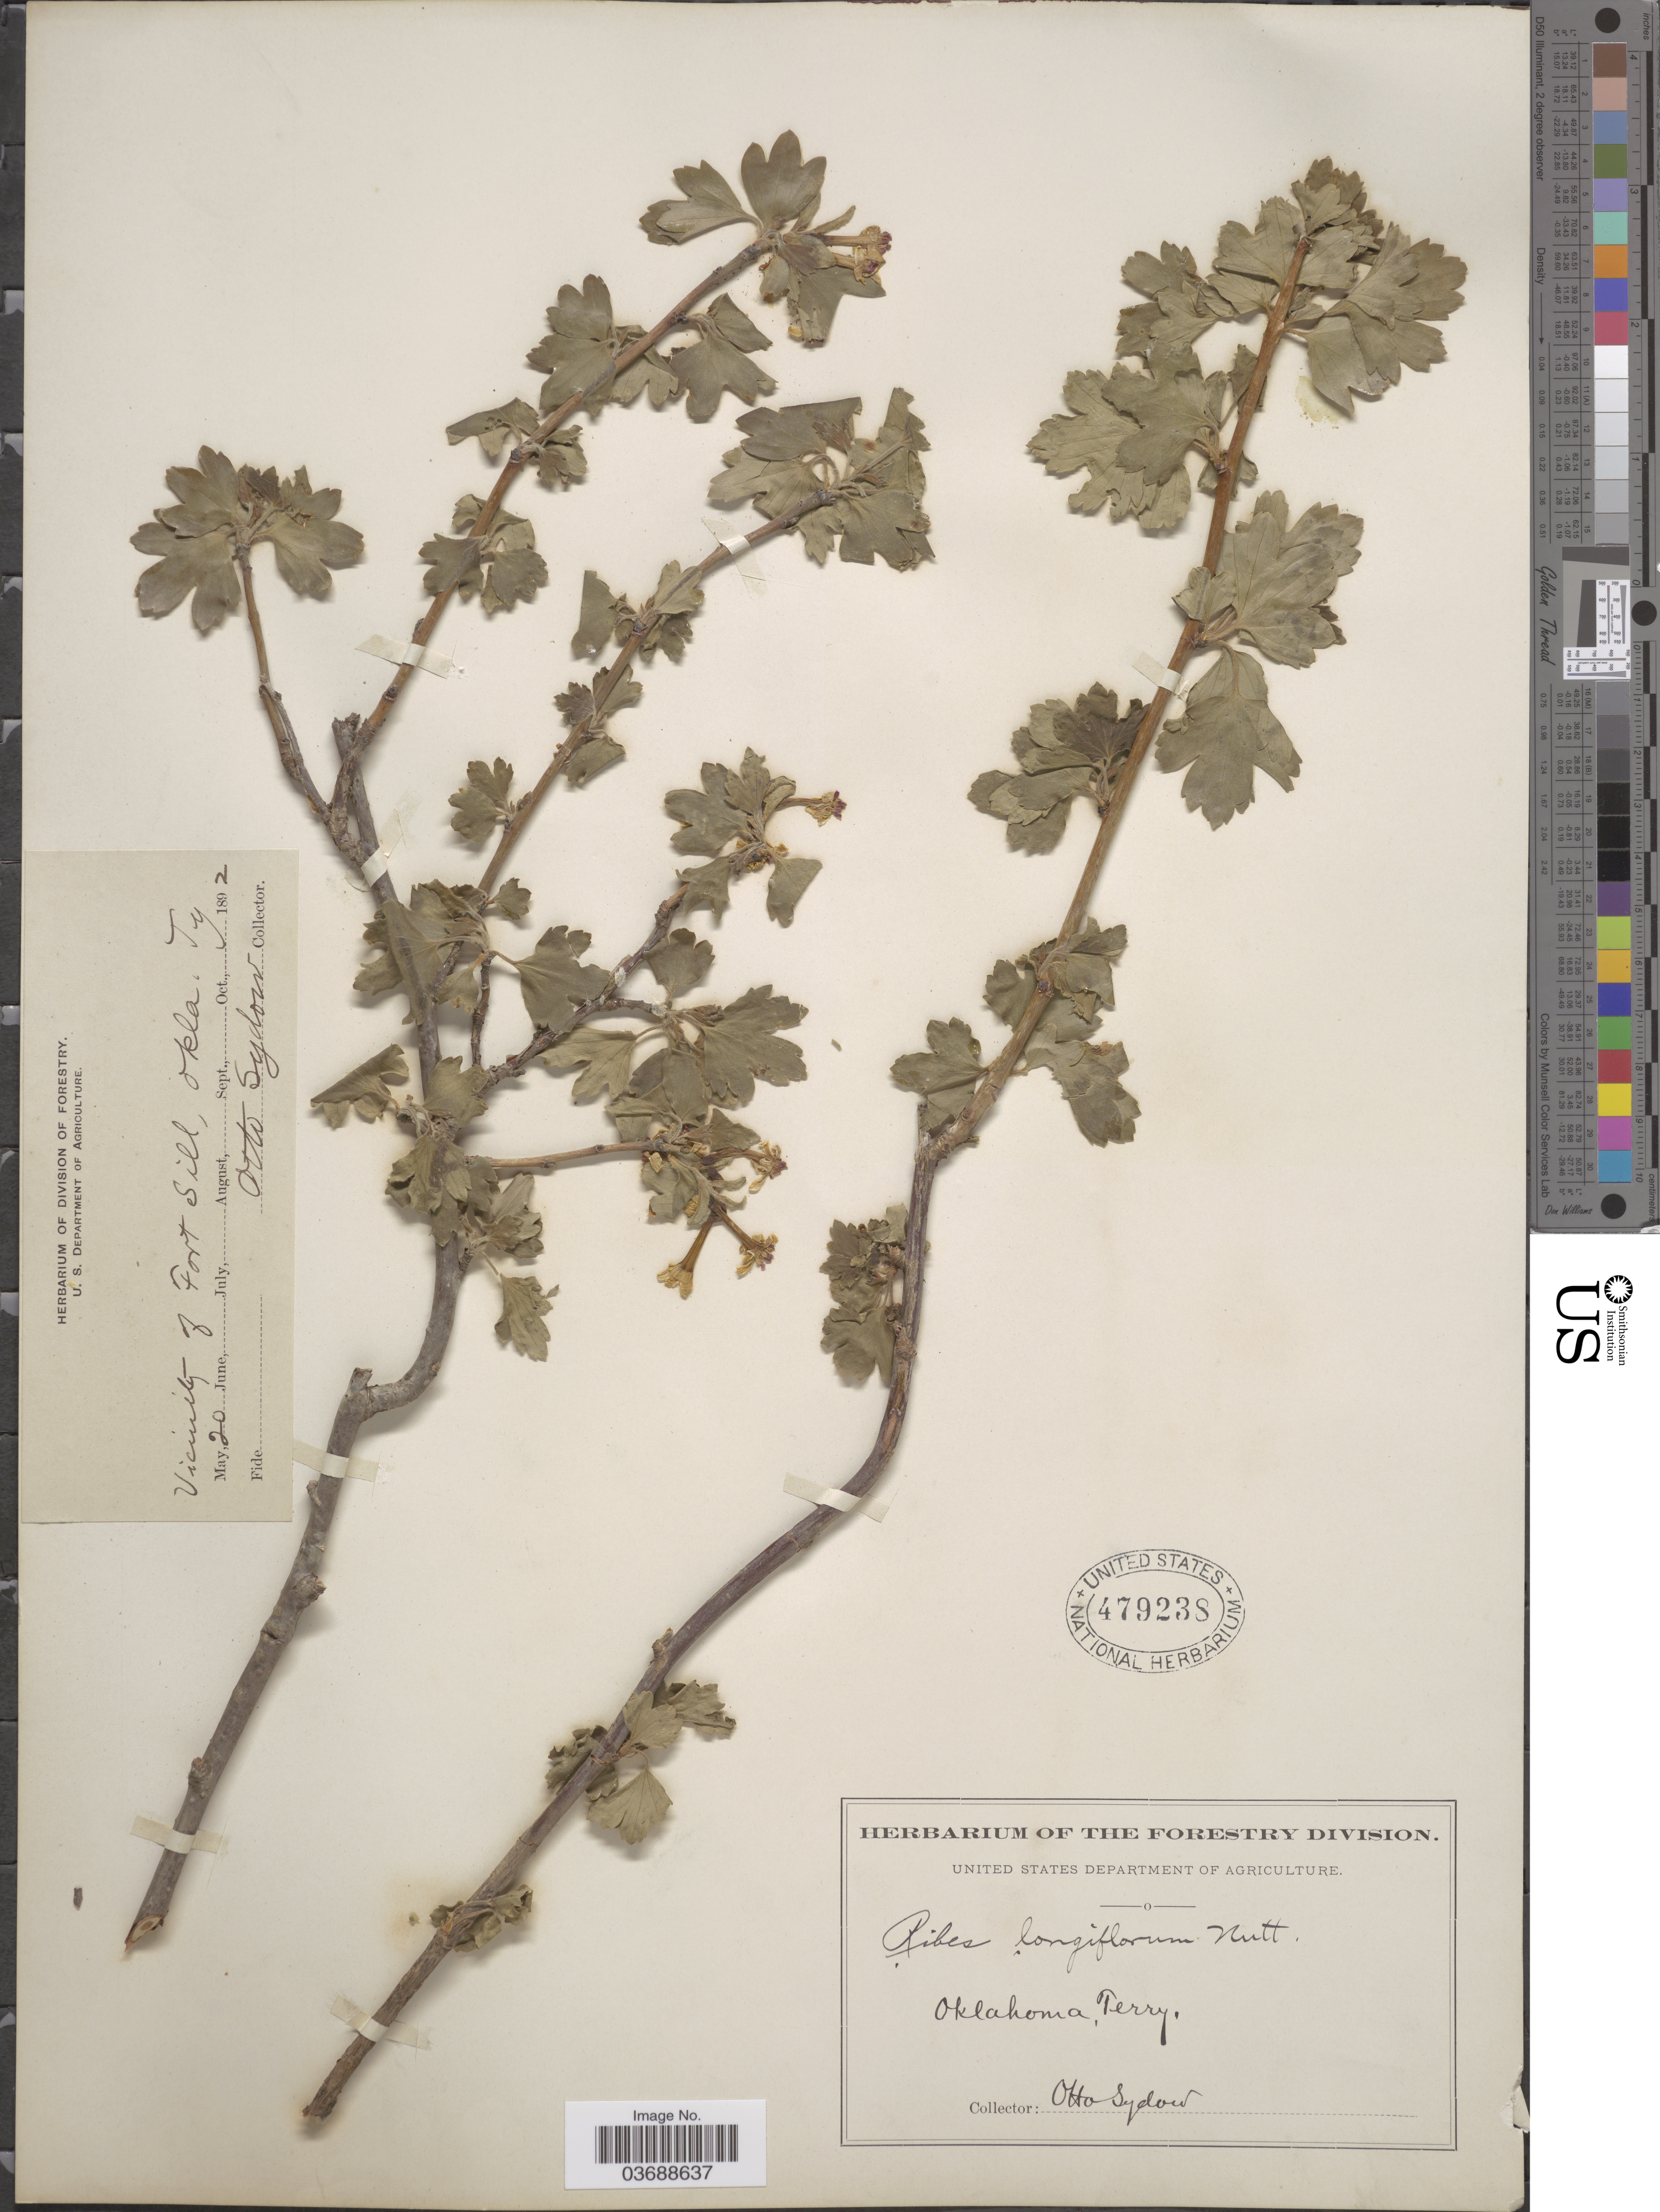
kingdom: Plantae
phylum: Tracheophyta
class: Magnoliopsida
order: Saxifragales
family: Grossulariaceae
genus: Ribes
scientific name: Ribes odoratum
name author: H.L. Wendl.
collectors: O. Sydow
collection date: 1892-05-20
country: United States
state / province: Oklahoma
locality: Vicinity of Fort Sill. Terry.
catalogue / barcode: US 479238